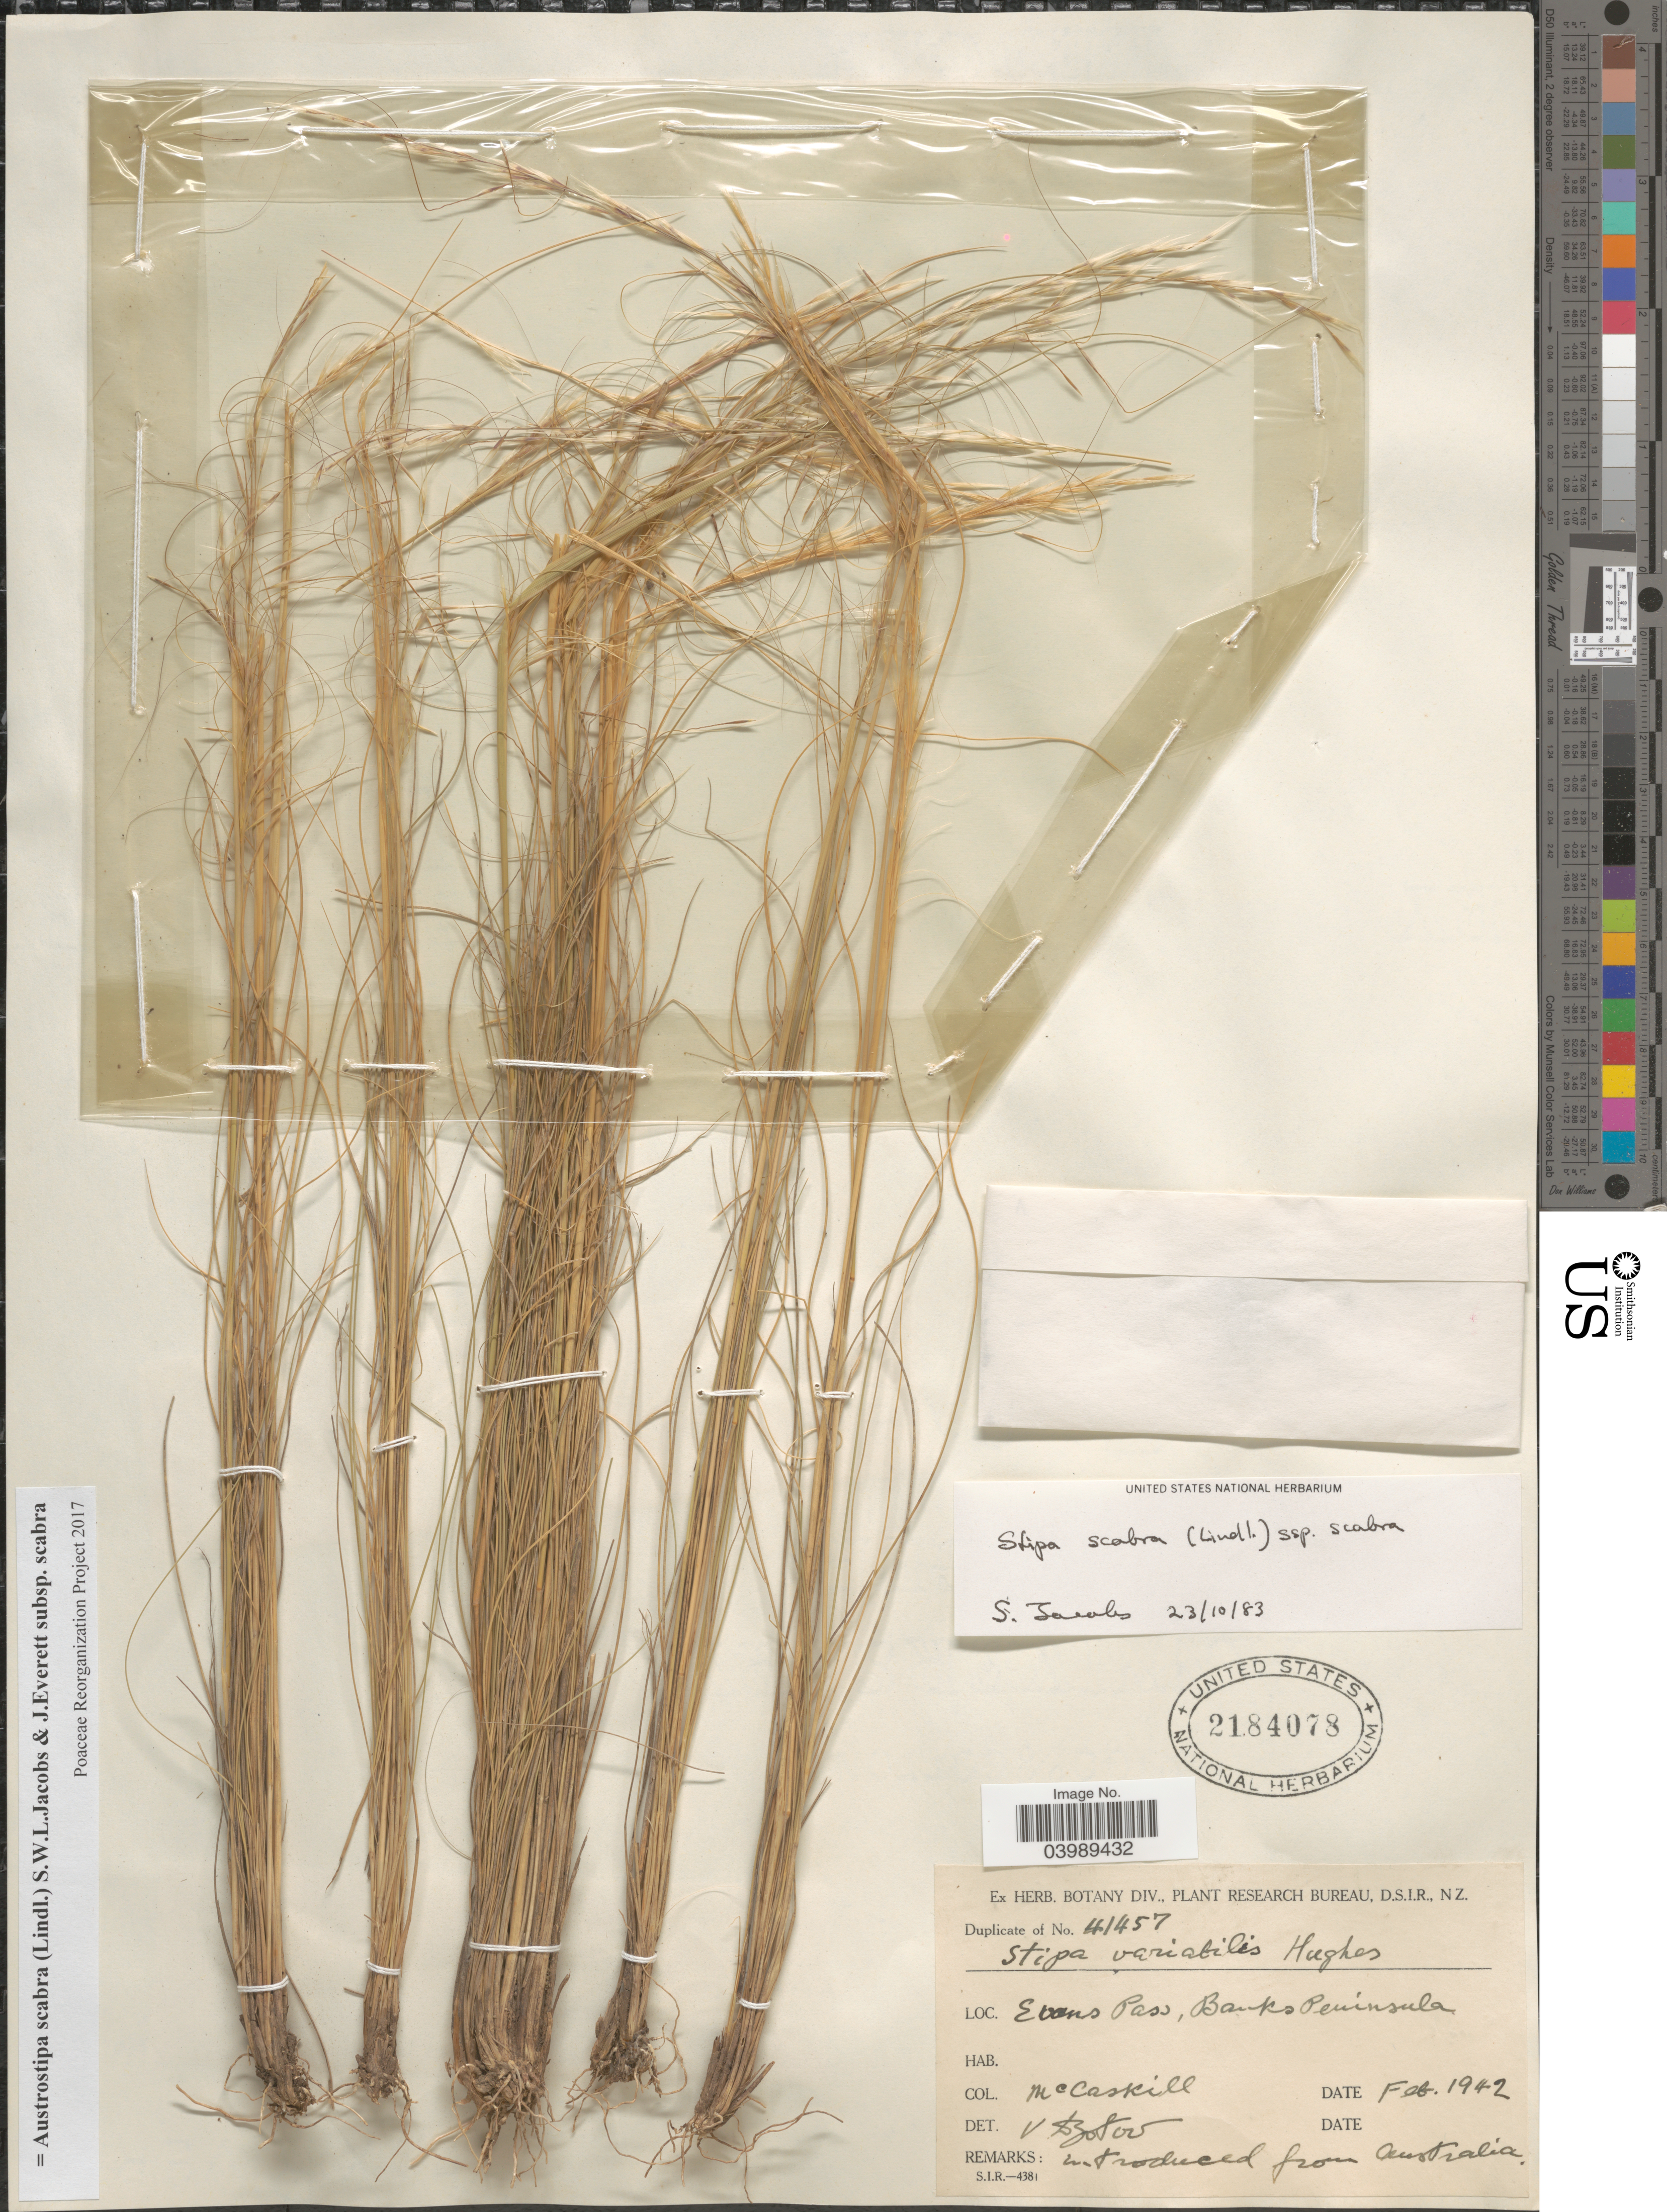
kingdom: Plantae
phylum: Tracheophyta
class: Liliopsida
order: Poales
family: Poaceae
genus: Austrostipa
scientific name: Austrostipa scabra subsp. scabra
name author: (Lindl.) S.W.L. Jacobs & J. Everett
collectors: McCaskill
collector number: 41457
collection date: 1942-02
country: New Zealand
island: South Island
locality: Evans Pass, Banks Peninsula. Introduced from Australia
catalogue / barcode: US 2184078